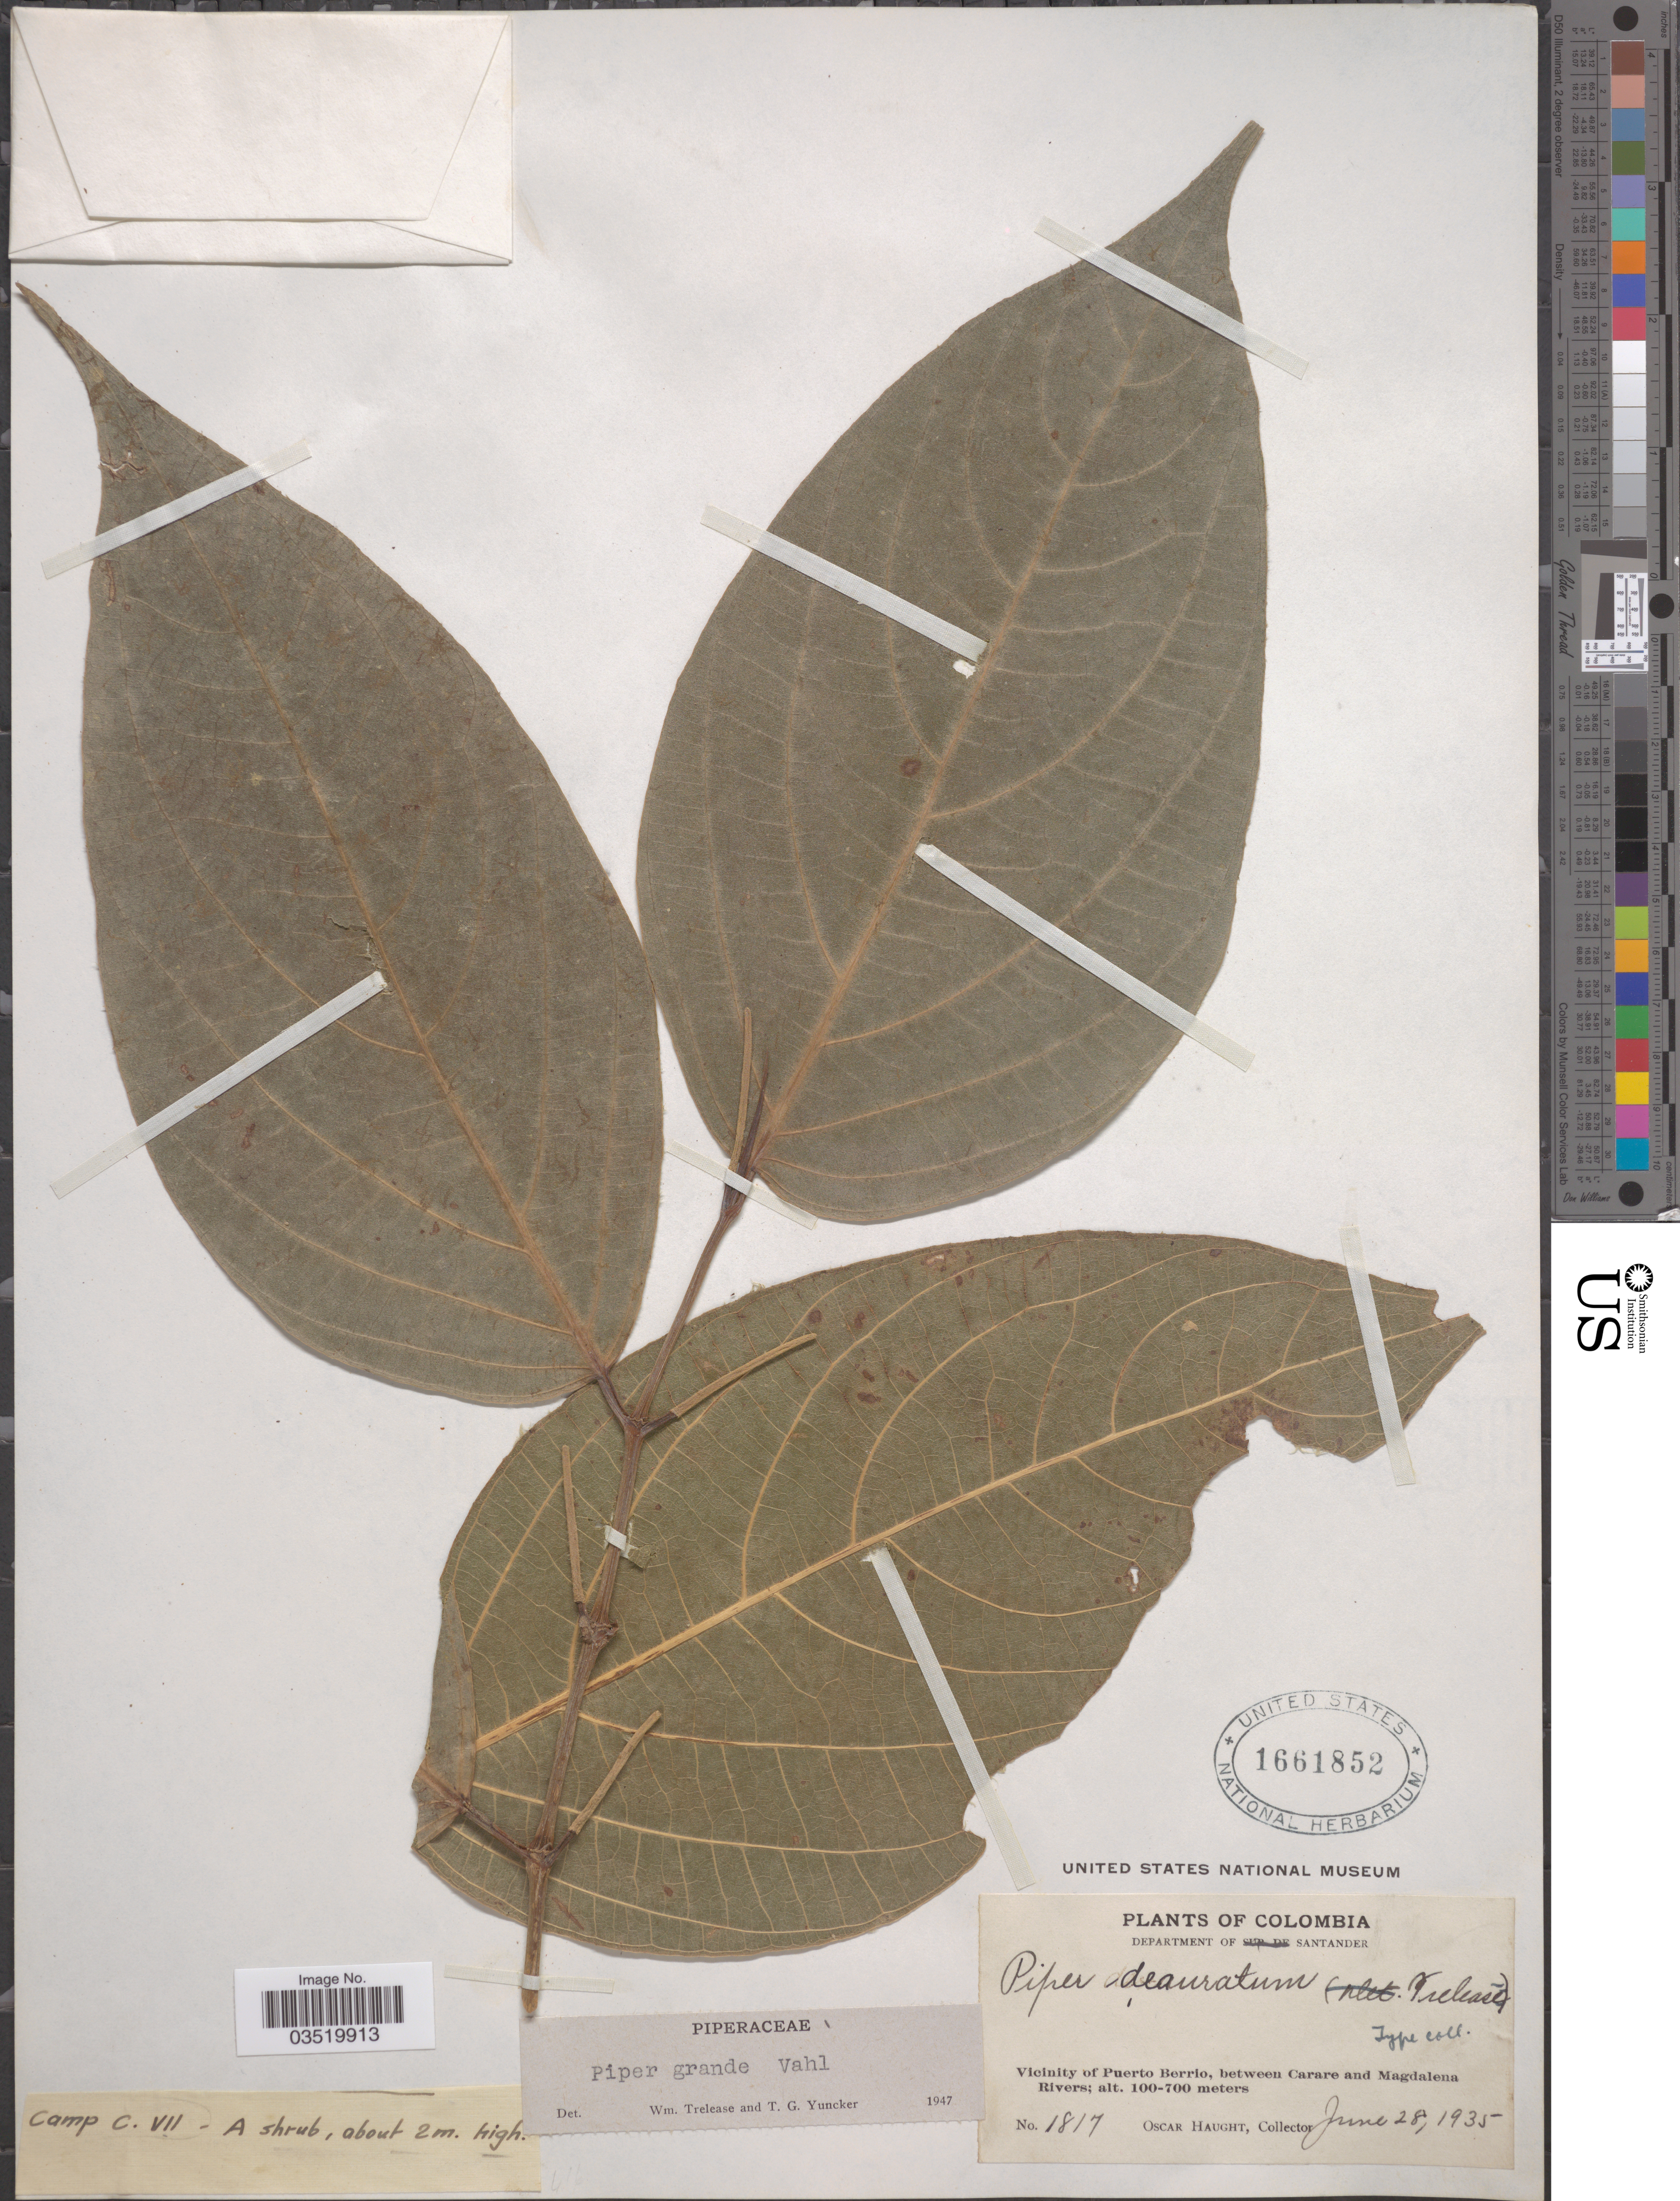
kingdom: Plantae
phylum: Tracheophyta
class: Magnoliopsida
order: Piperales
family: Piperaceae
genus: Piper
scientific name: Piper grande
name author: Vahl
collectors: O. Haught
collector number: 1817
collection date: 1935-06-28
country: Colombia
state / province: Santander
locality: Department of Santander. Vicinity of Puerto Berrio, between Carare and Magdalena Rivers. Camp C. VII.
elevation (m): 100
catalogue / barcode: US 1661852